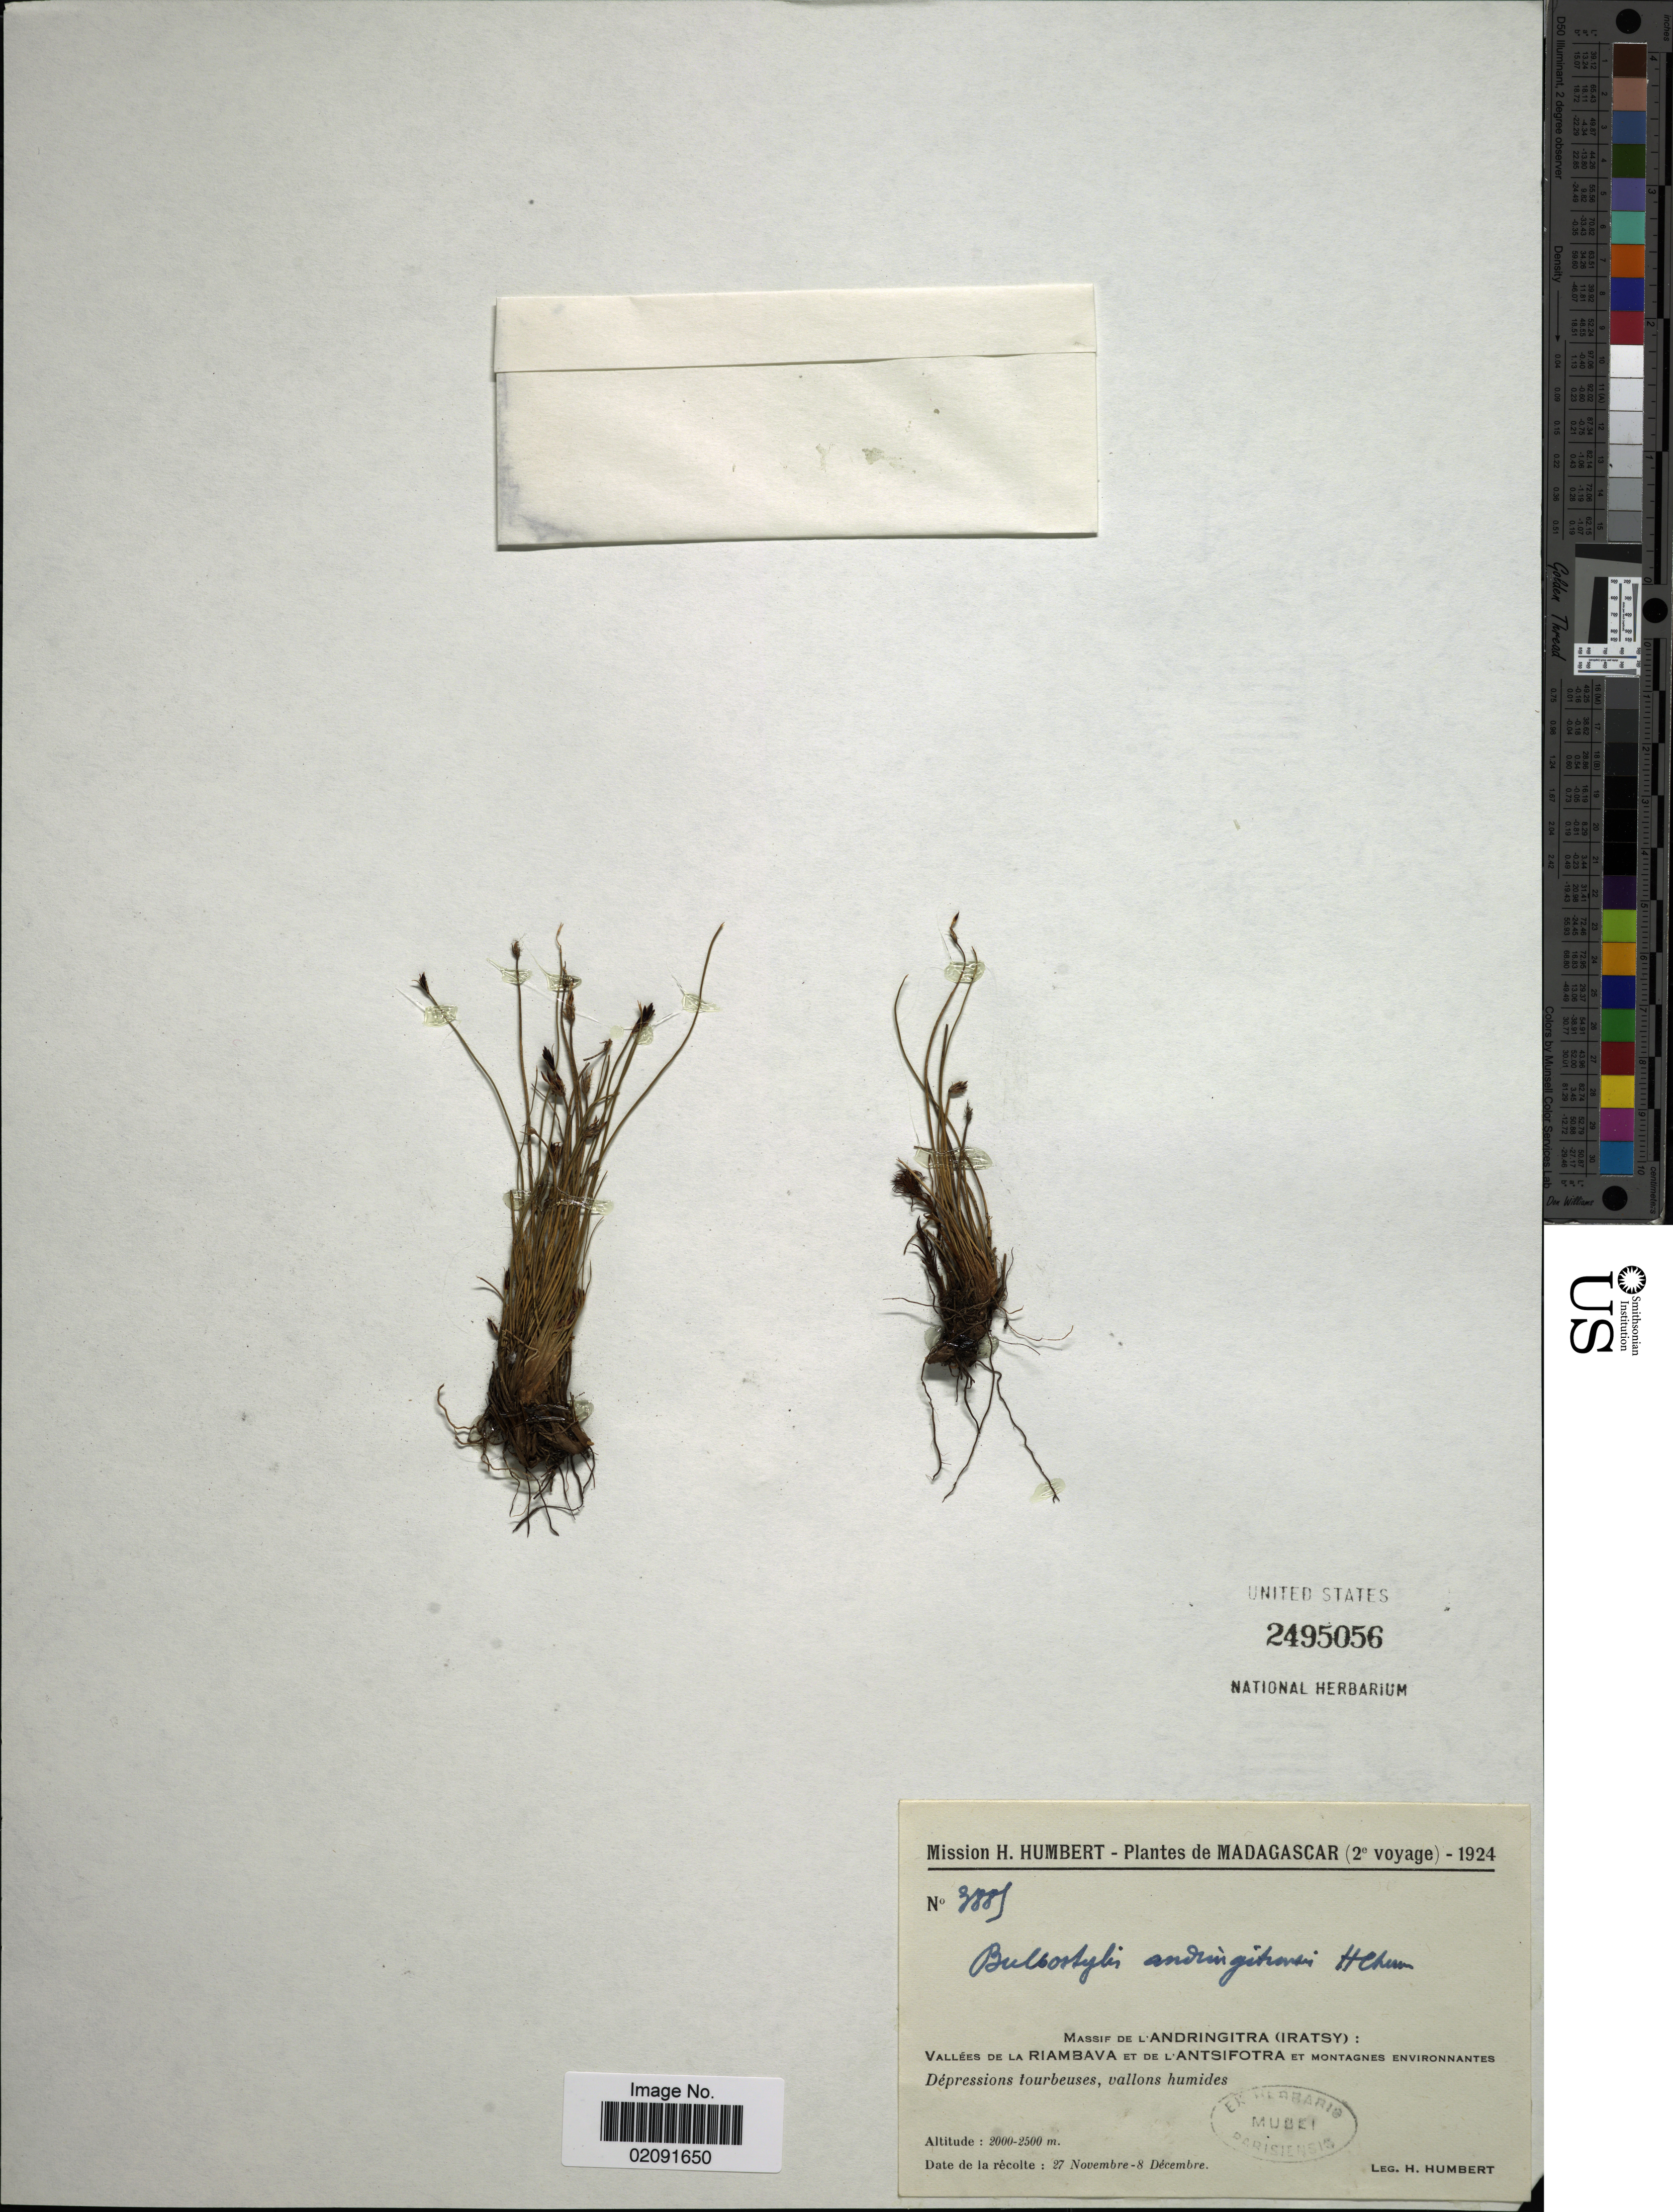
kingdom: Plantae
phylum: Tracheophyta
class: Liliopsida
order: Poales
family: Cyperaceae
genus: Bulbostylis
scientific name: Bulbostylis andringitrensis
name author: Cherm.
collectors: H. Humbert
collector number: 3885*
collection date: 1924-11-27/1924-12-08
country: Madagascar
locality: Massif de l'Andringitra (Iratsy): Vallées de la Riambava et de l'Antsifotra et montagnes environnantes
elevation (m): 2000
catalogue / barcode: US 2495056